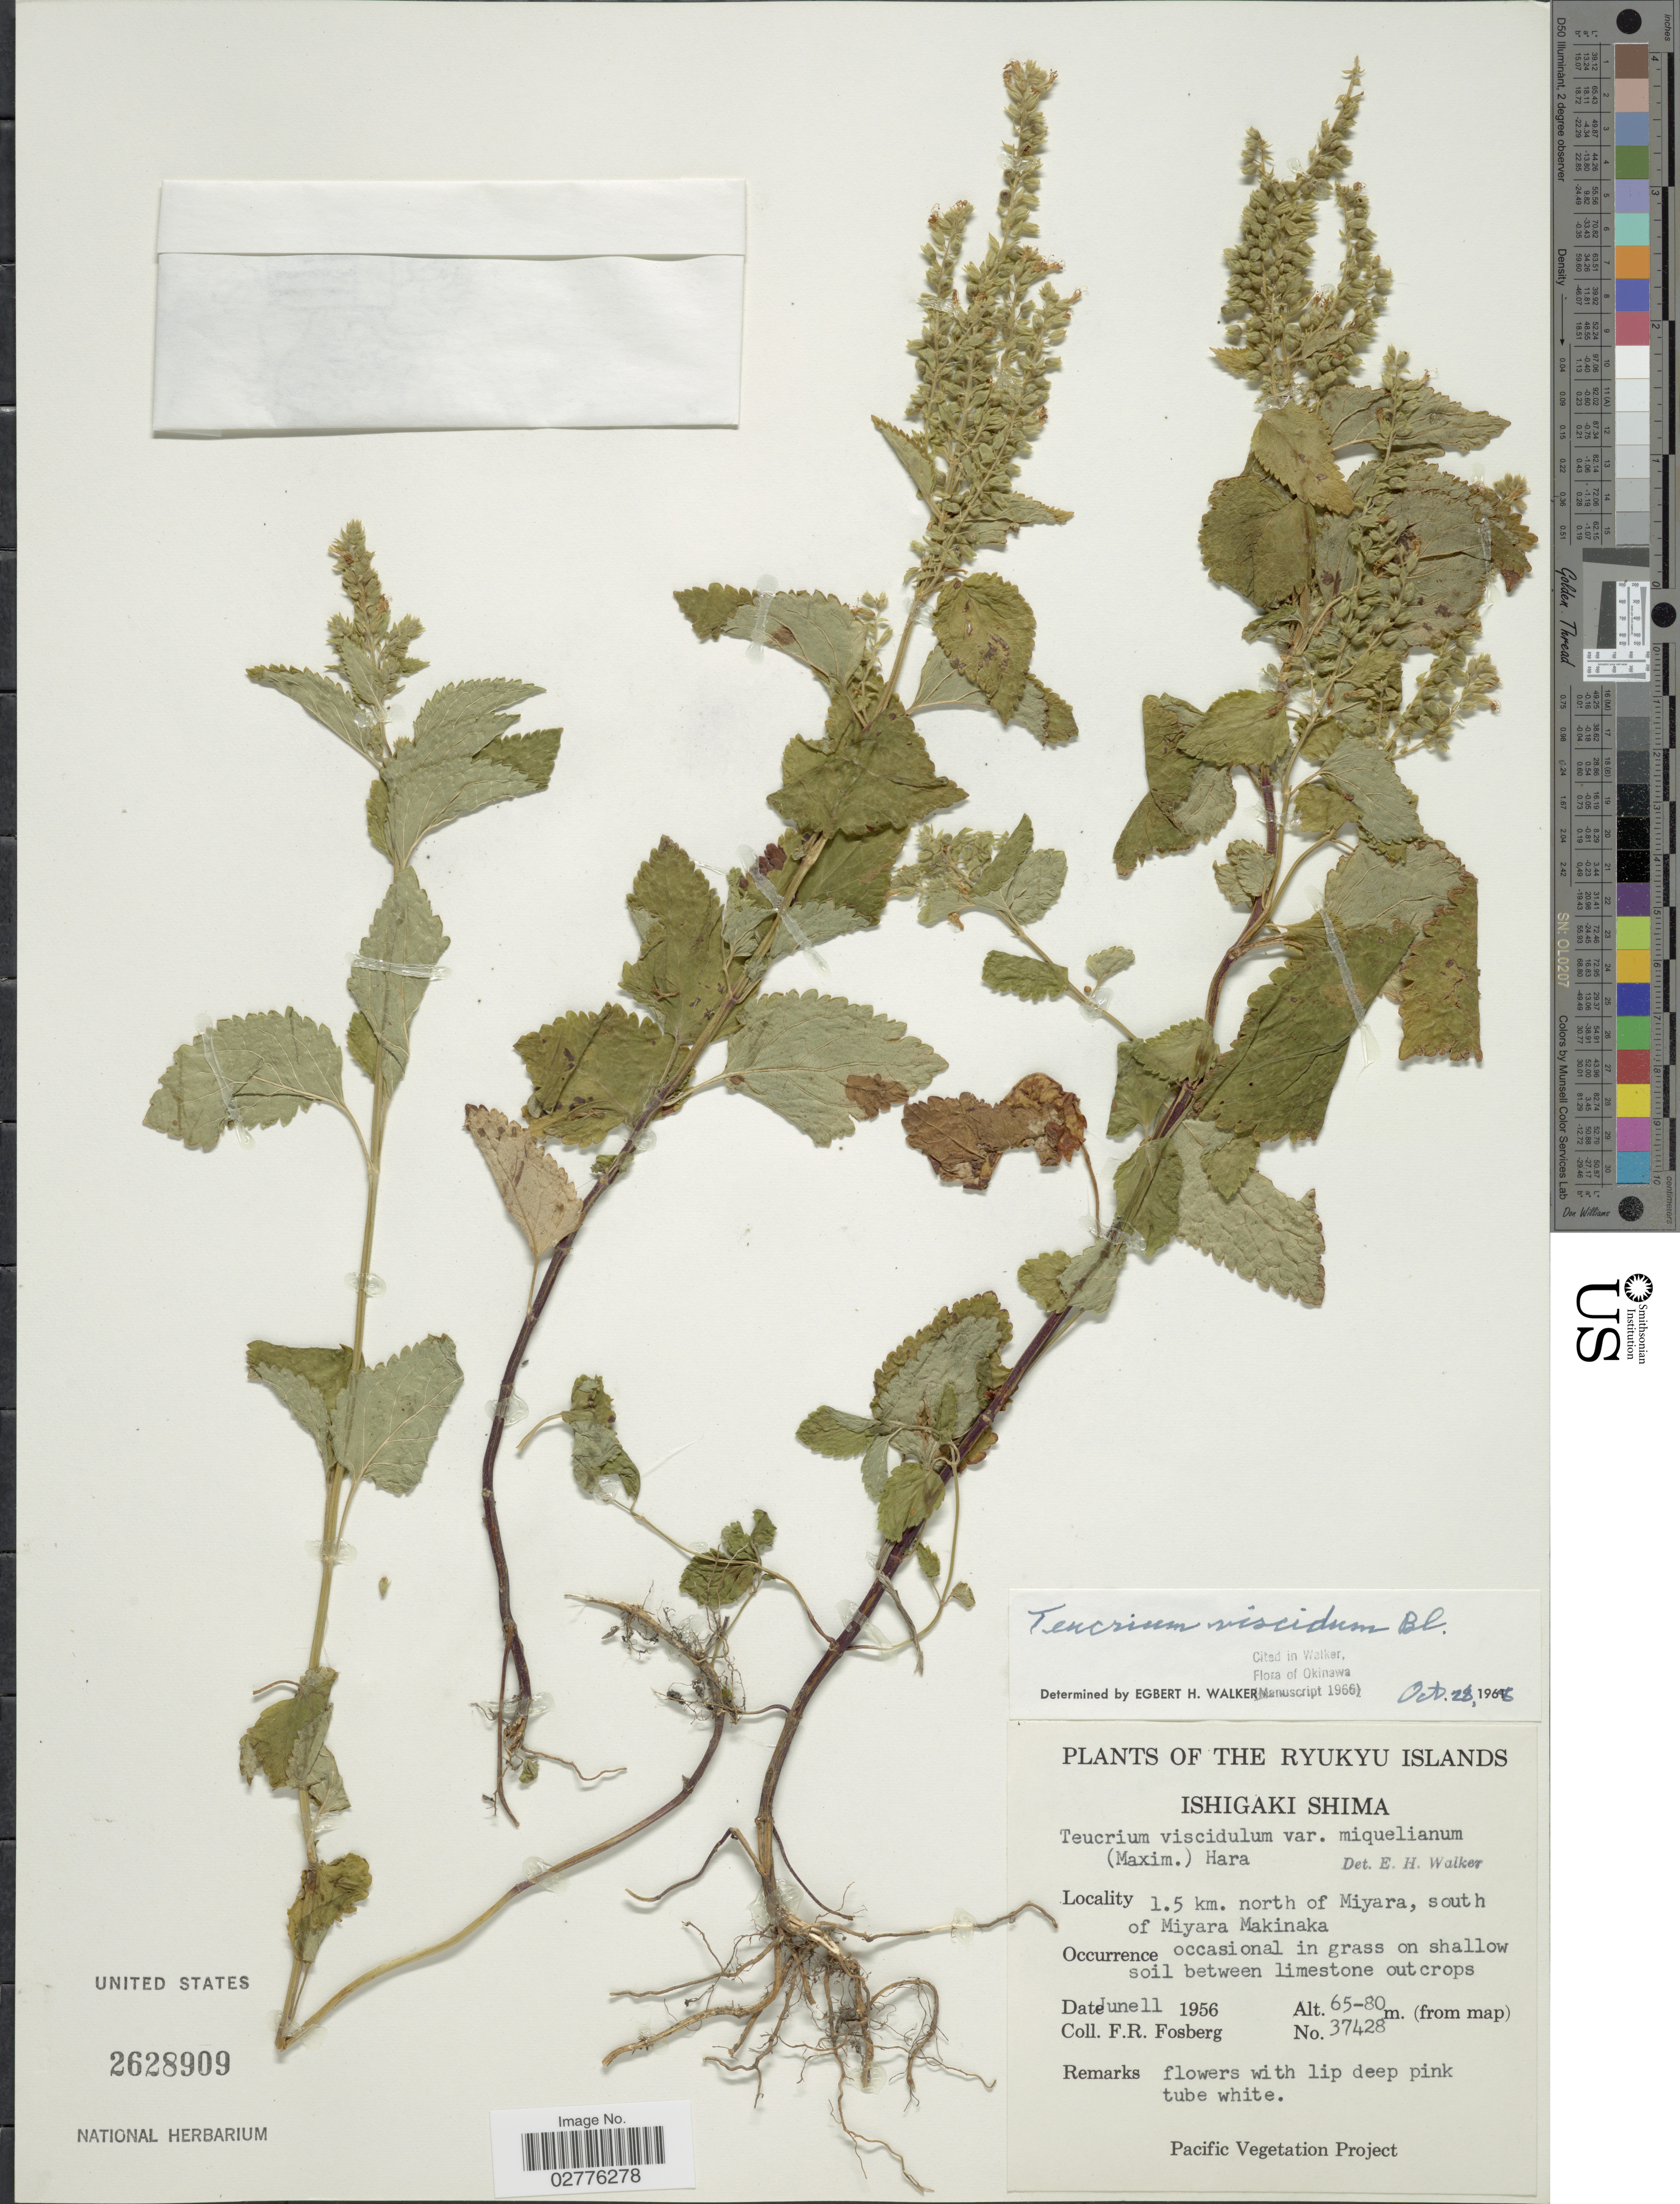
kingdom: Plantae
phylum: Tracheophyta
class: Magnoliopsida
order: Lamiales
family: Lamiaceae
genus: Teucrium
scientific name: Teucrium viscidum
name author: Blume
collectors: F. R. Fosberg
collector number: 37428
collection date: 1956-06-11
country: Japan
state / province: Okinawa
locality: The Ryukyu Islands, Ishigaki Shima, 1.5 km. north of Miyara, south of Miyara Makinaka.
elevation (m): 65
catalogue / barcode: US 2628909